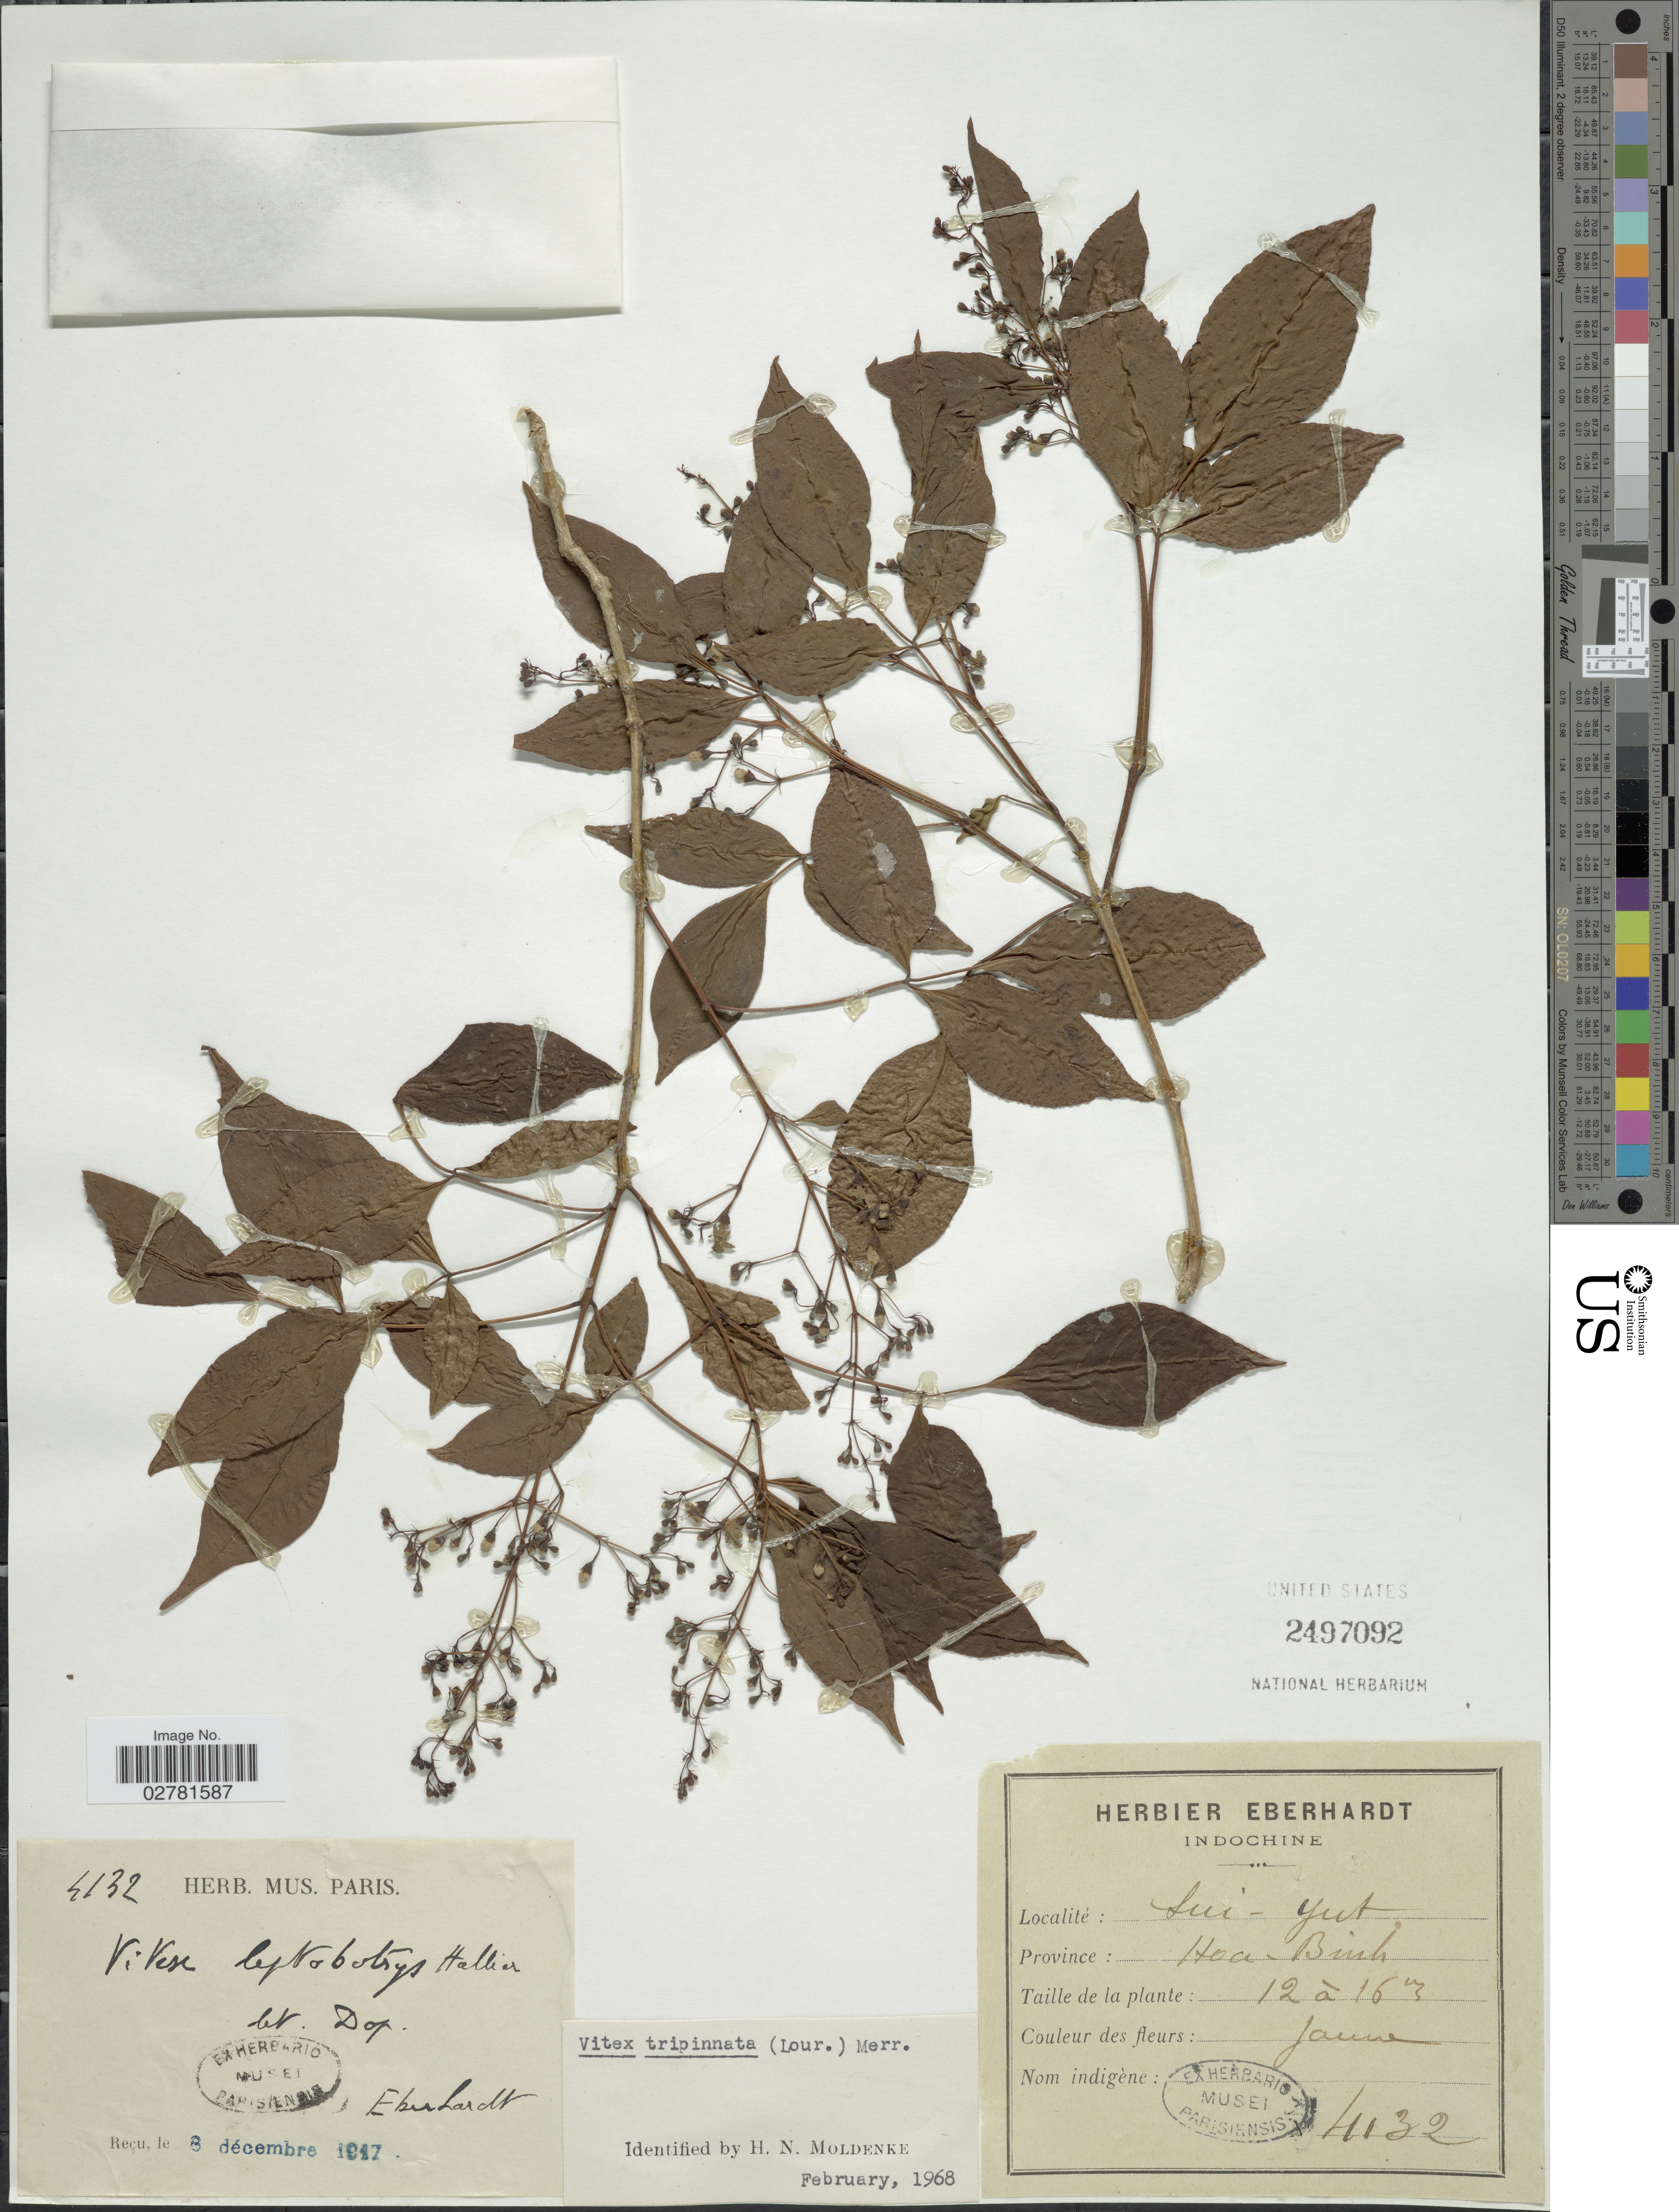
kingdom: Plantae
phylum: Tracheophyta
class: Magnoliopsida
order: Lamiales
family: Lamiaceae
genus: Vitex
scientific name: Vitex tripinnata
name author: (Lour.) Merr.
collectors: Eberhardt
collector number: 4132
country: Vietnam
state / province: Hoa Binh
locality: Sui-Yut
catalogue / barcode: US 2497092